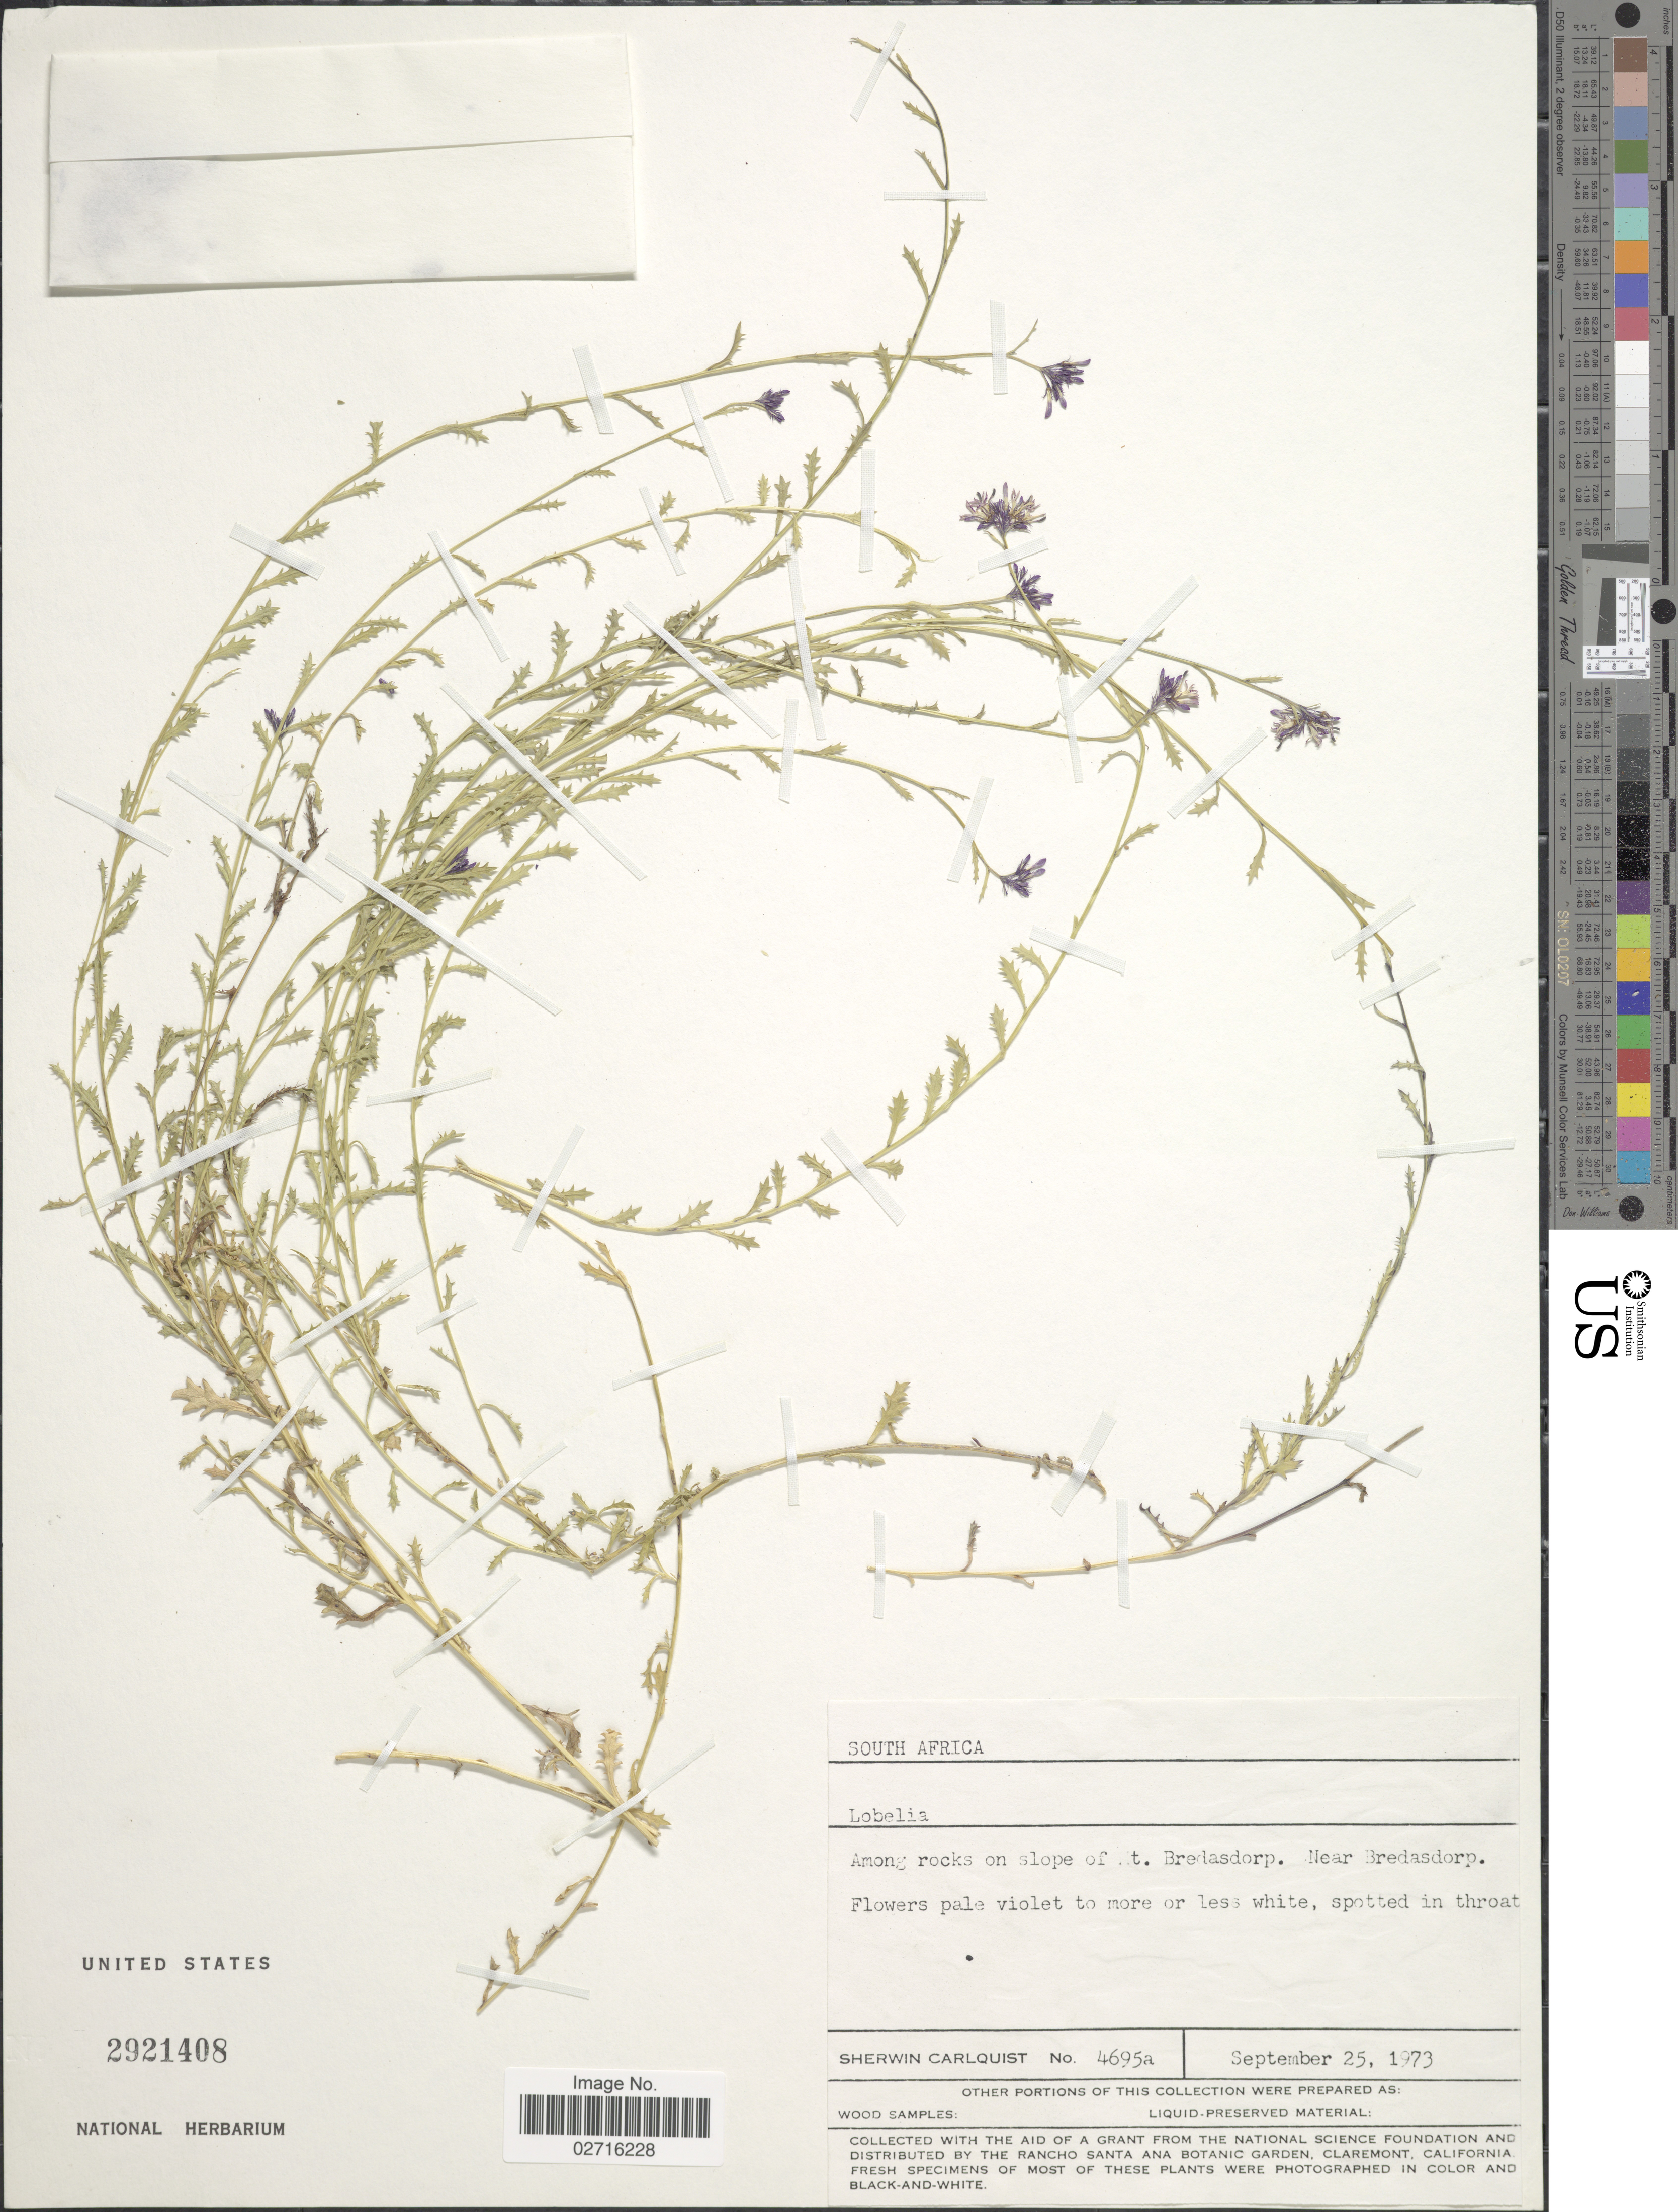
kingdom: Plantae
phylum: Tracheophyta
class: Magnoliopsida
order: Asterales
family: Campanulaceae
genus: Lobelia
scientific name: Lobelia sp.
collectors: S. Carlquist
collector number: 4695a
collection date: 1973-09-25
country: South Africa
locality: Among rocks on slope of Mt Bredasdorp. Near Bredasdorp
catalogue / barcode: US 2921408